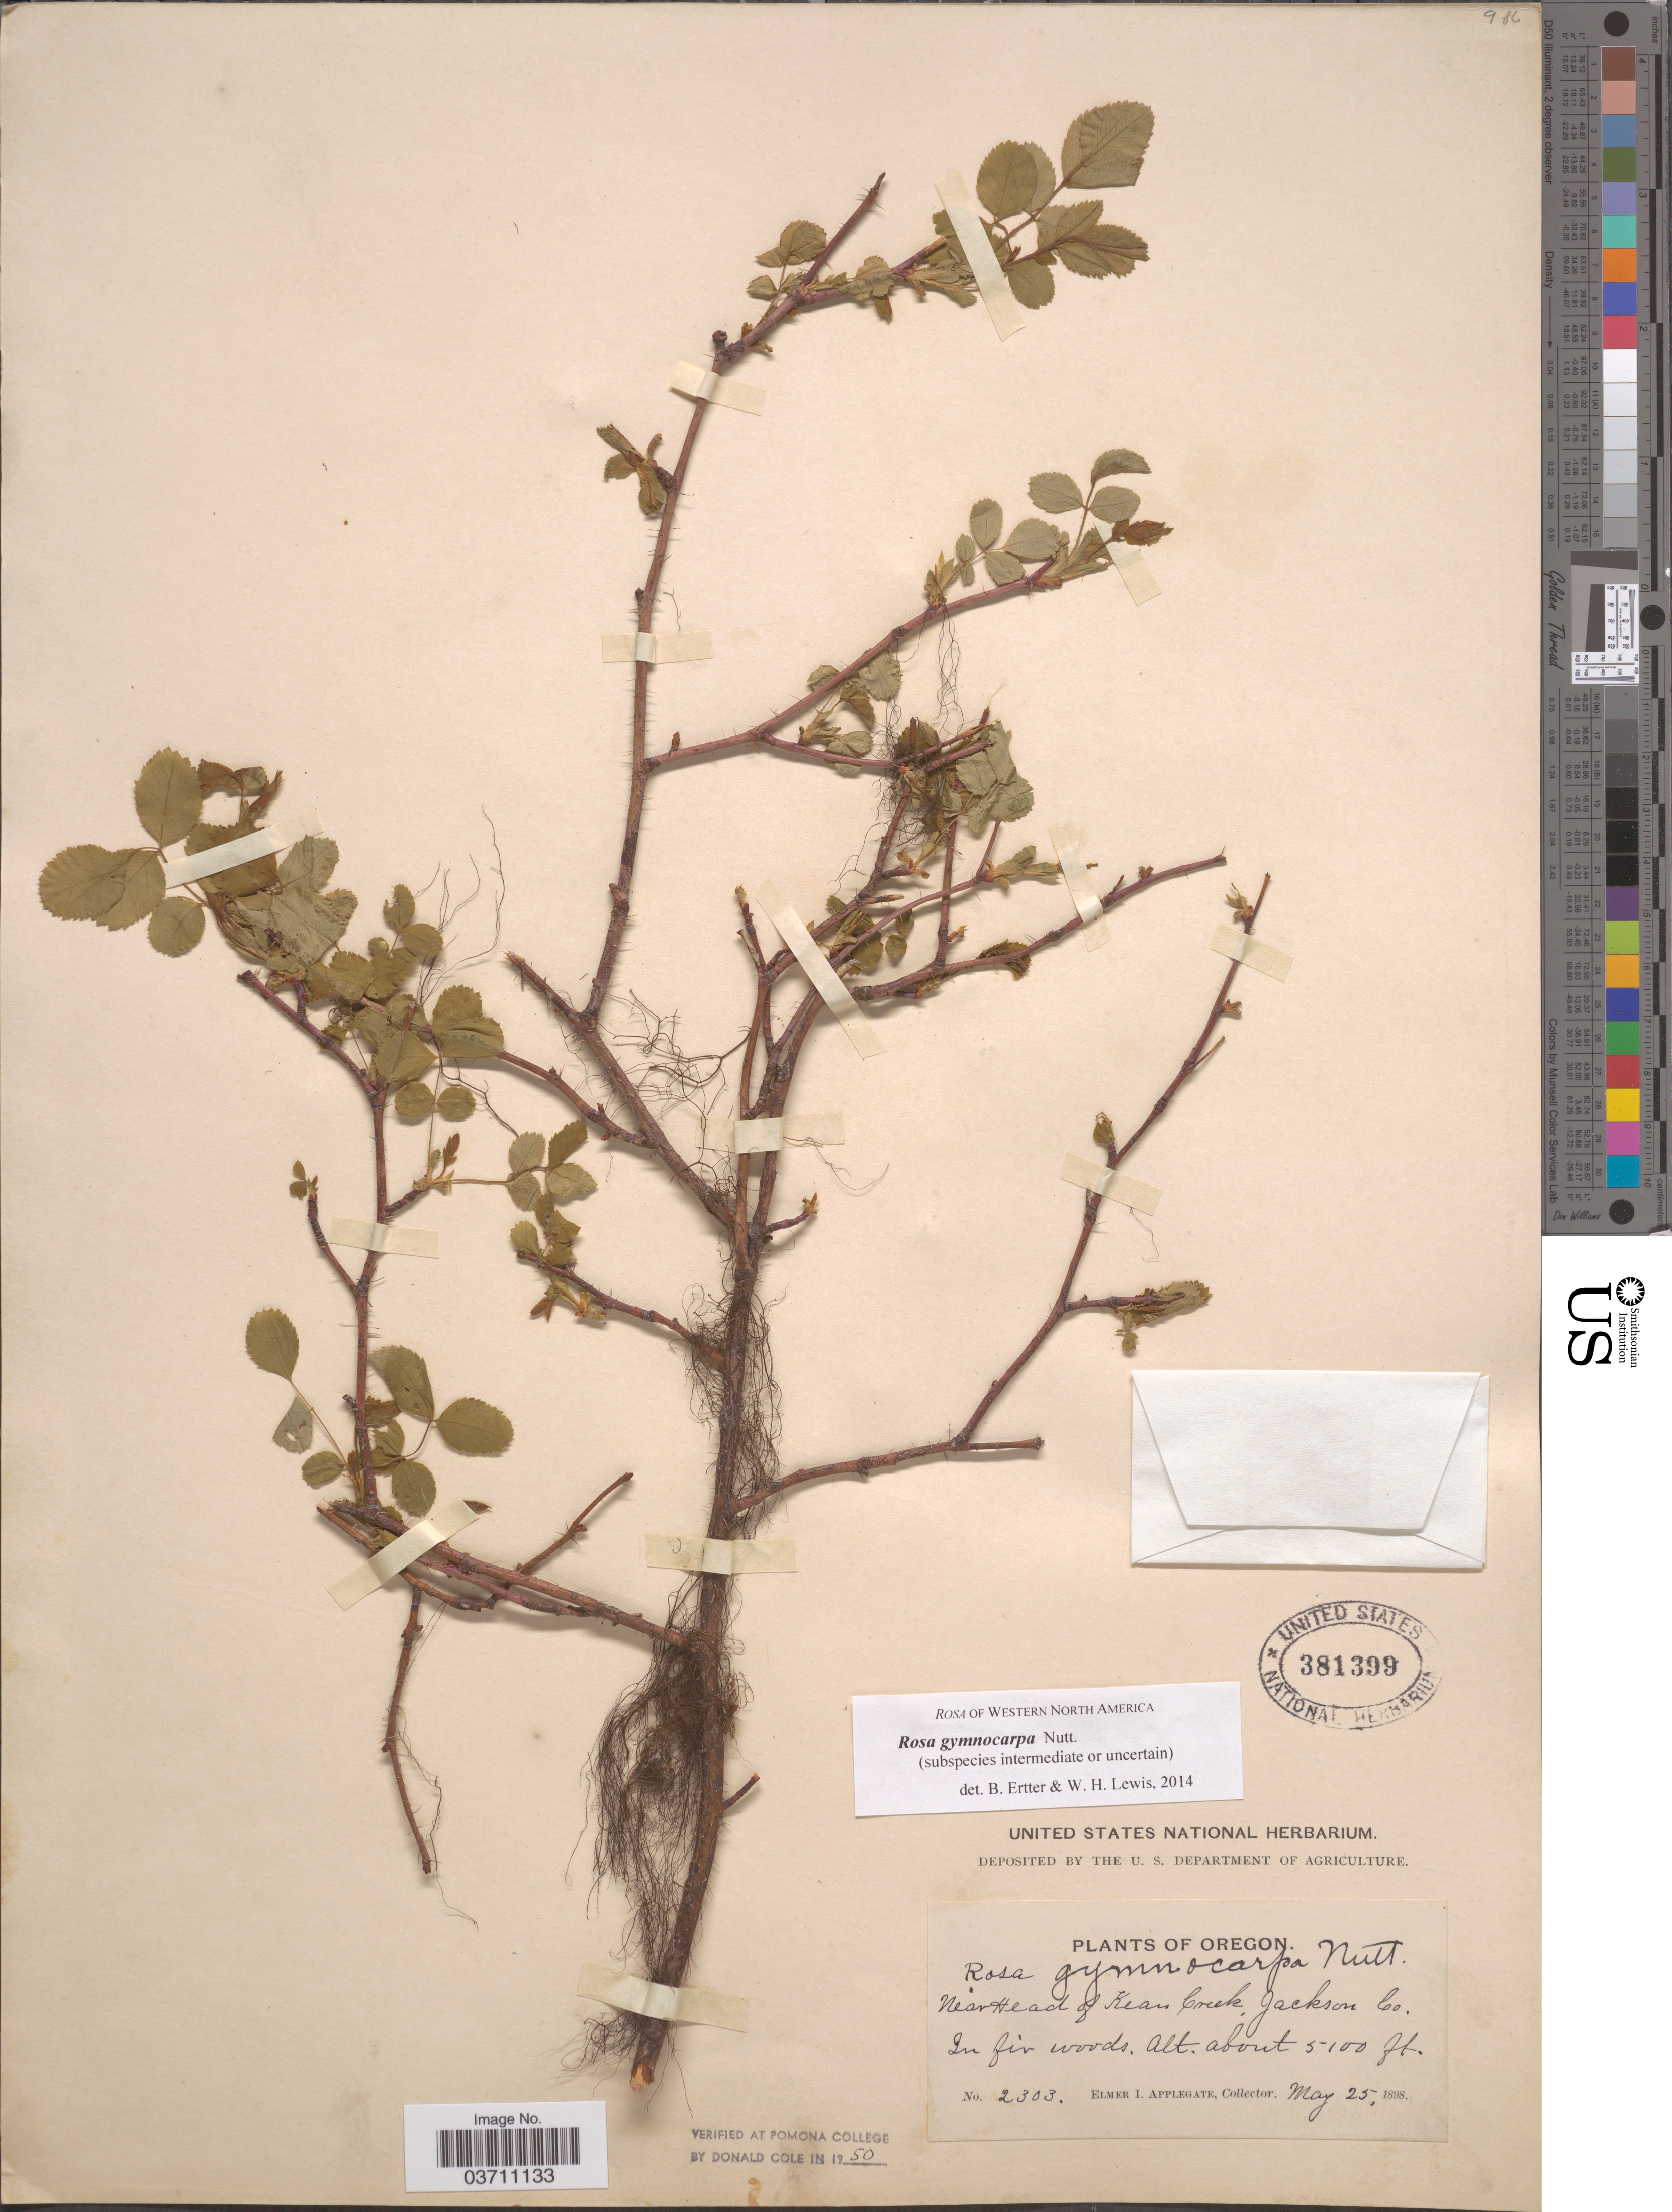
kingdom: Plantae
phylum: Tracheophyta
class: Magnoliopsida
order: Rosales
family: Rosaceae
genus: Rosa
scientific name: Rosa gymnocarpa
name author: Nutt.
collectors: E. I. Applegate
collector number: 2303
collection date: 1898-05-25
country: United States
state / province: Oregon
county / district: Jackson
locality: Near Head of Kean Creek, Jackson Co.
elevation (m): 1554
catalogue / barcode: US 381399